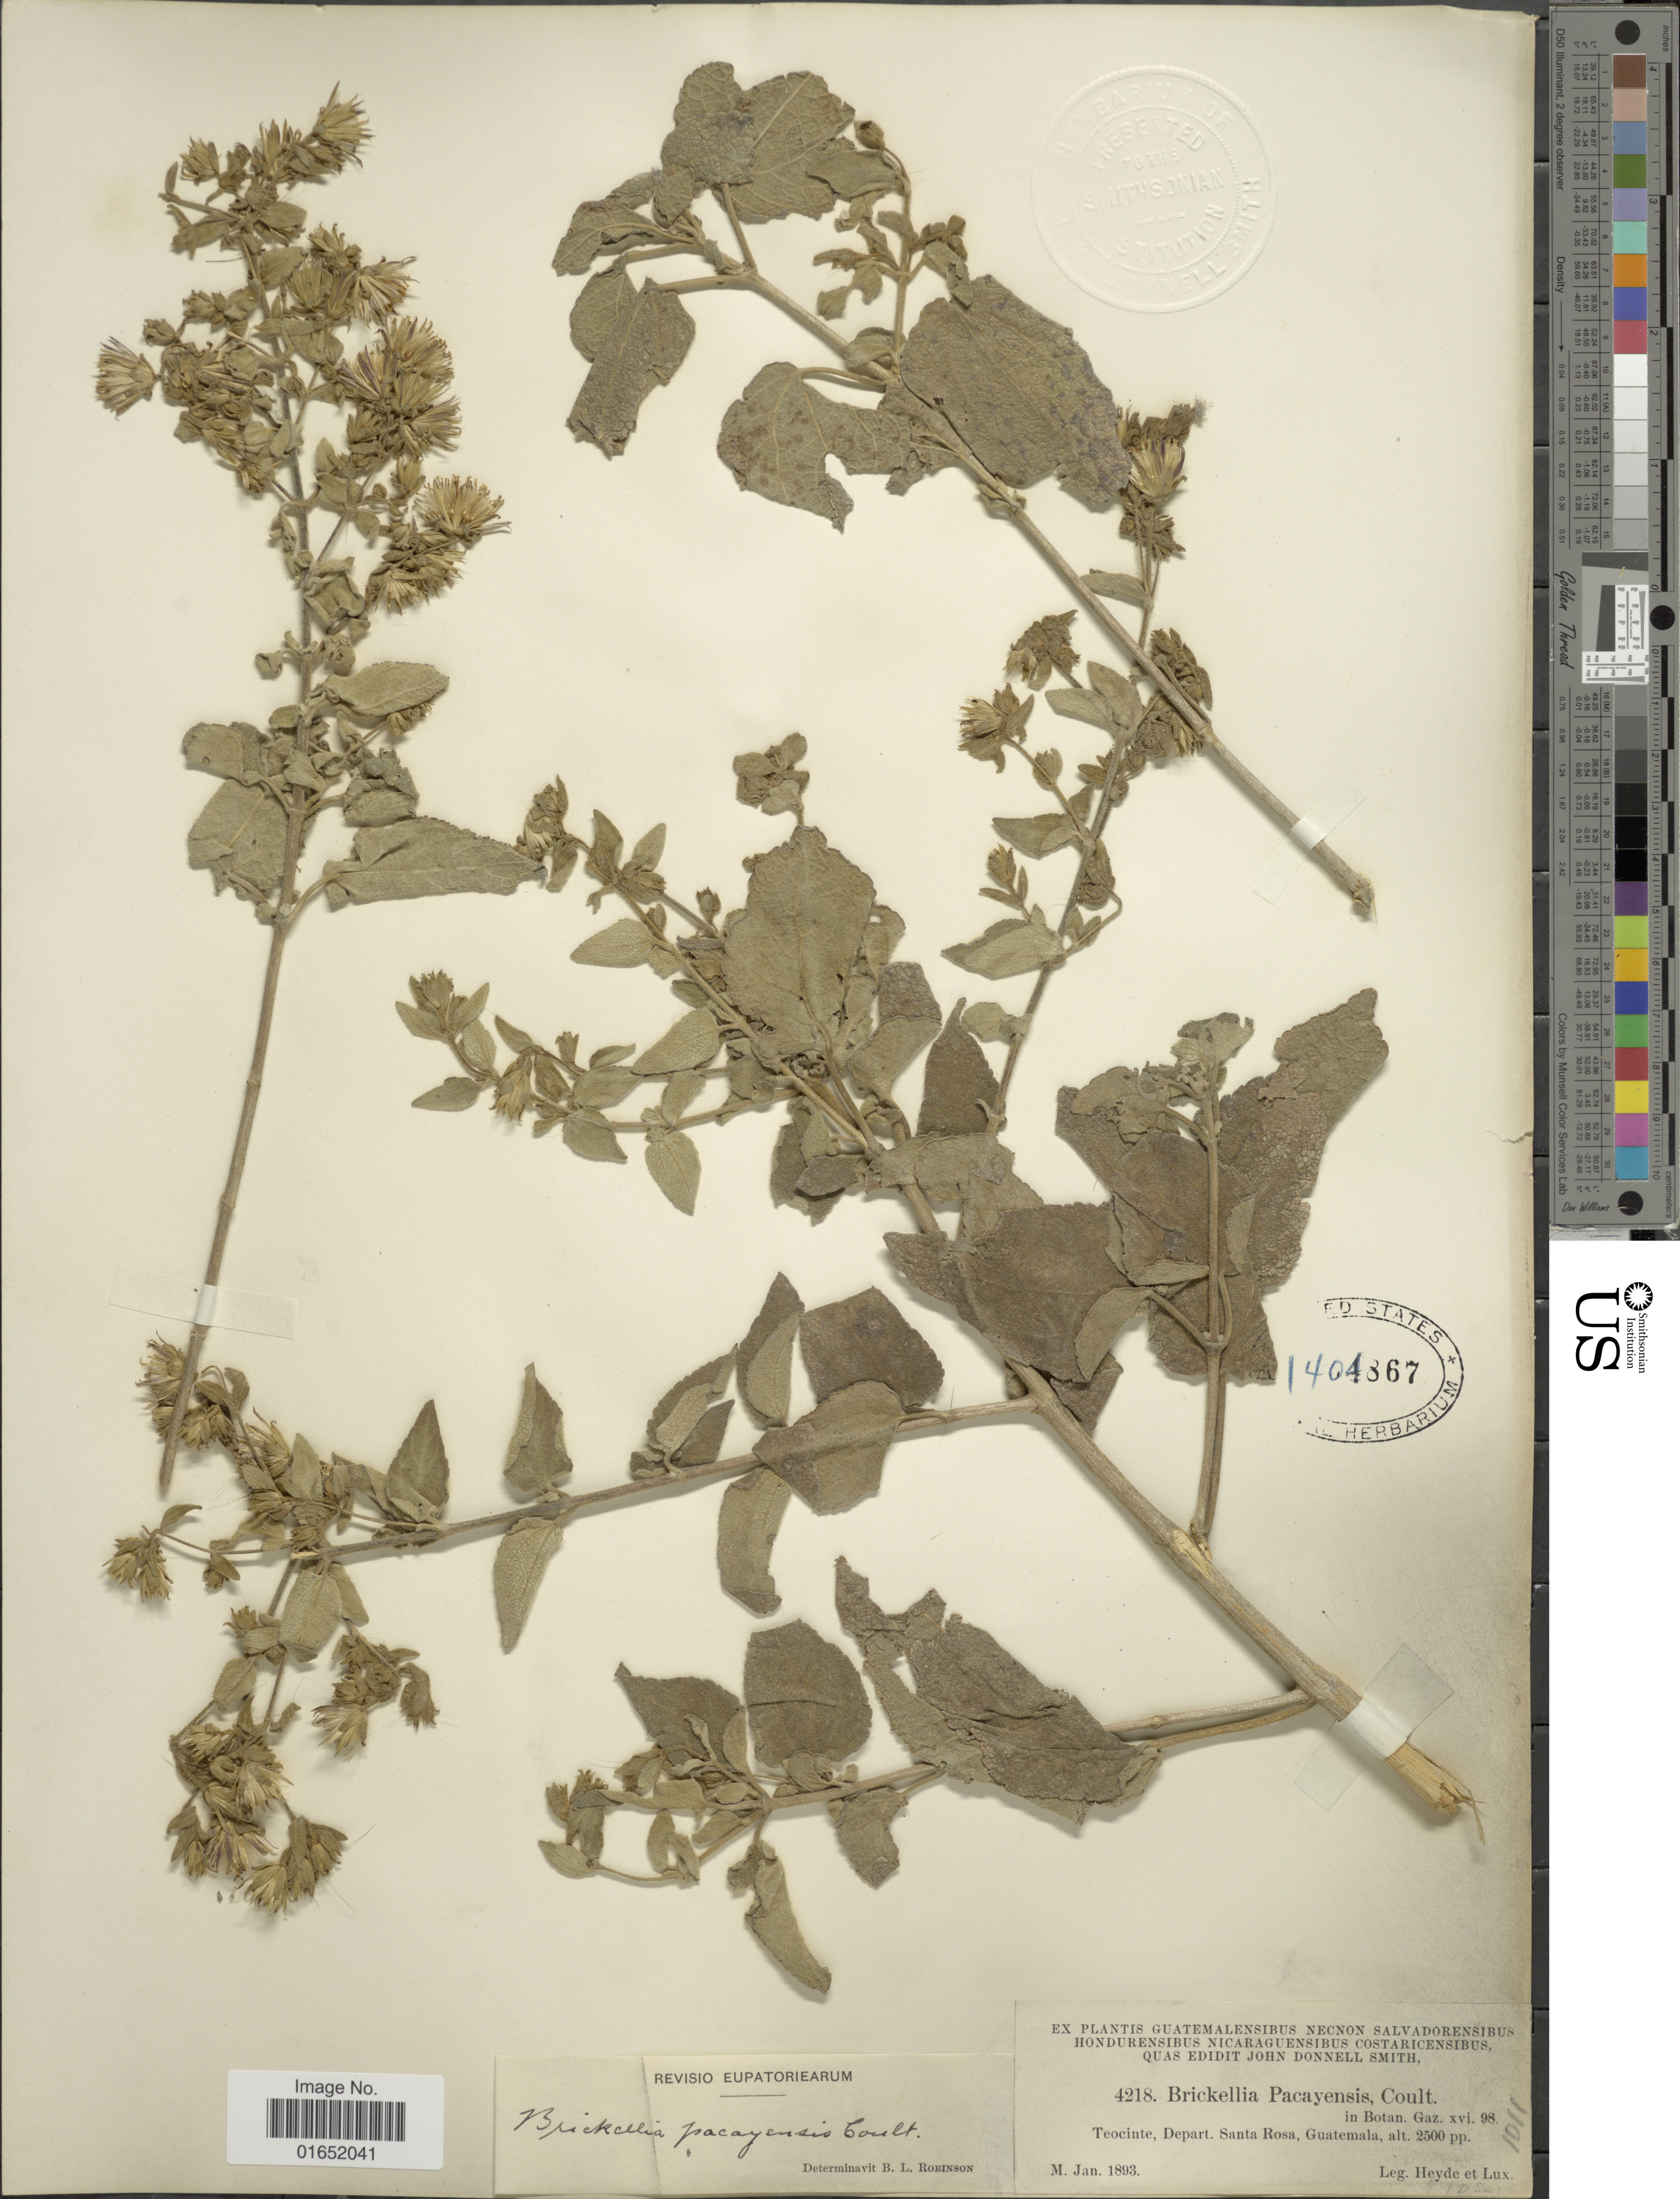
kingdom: Plantae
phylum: Tracheophyta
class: Magnoliopsida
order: Asterales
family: Asteraceae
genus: Brickellia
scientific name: Brickellia pacayensis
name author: J.M. Coult.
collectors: Heyde & Lux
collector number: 4218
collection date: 1893-01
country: Guatemala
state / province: Santa Rosa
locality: Teocinte, Depart Santa Rosa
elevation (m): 762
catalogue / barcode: US 1404867